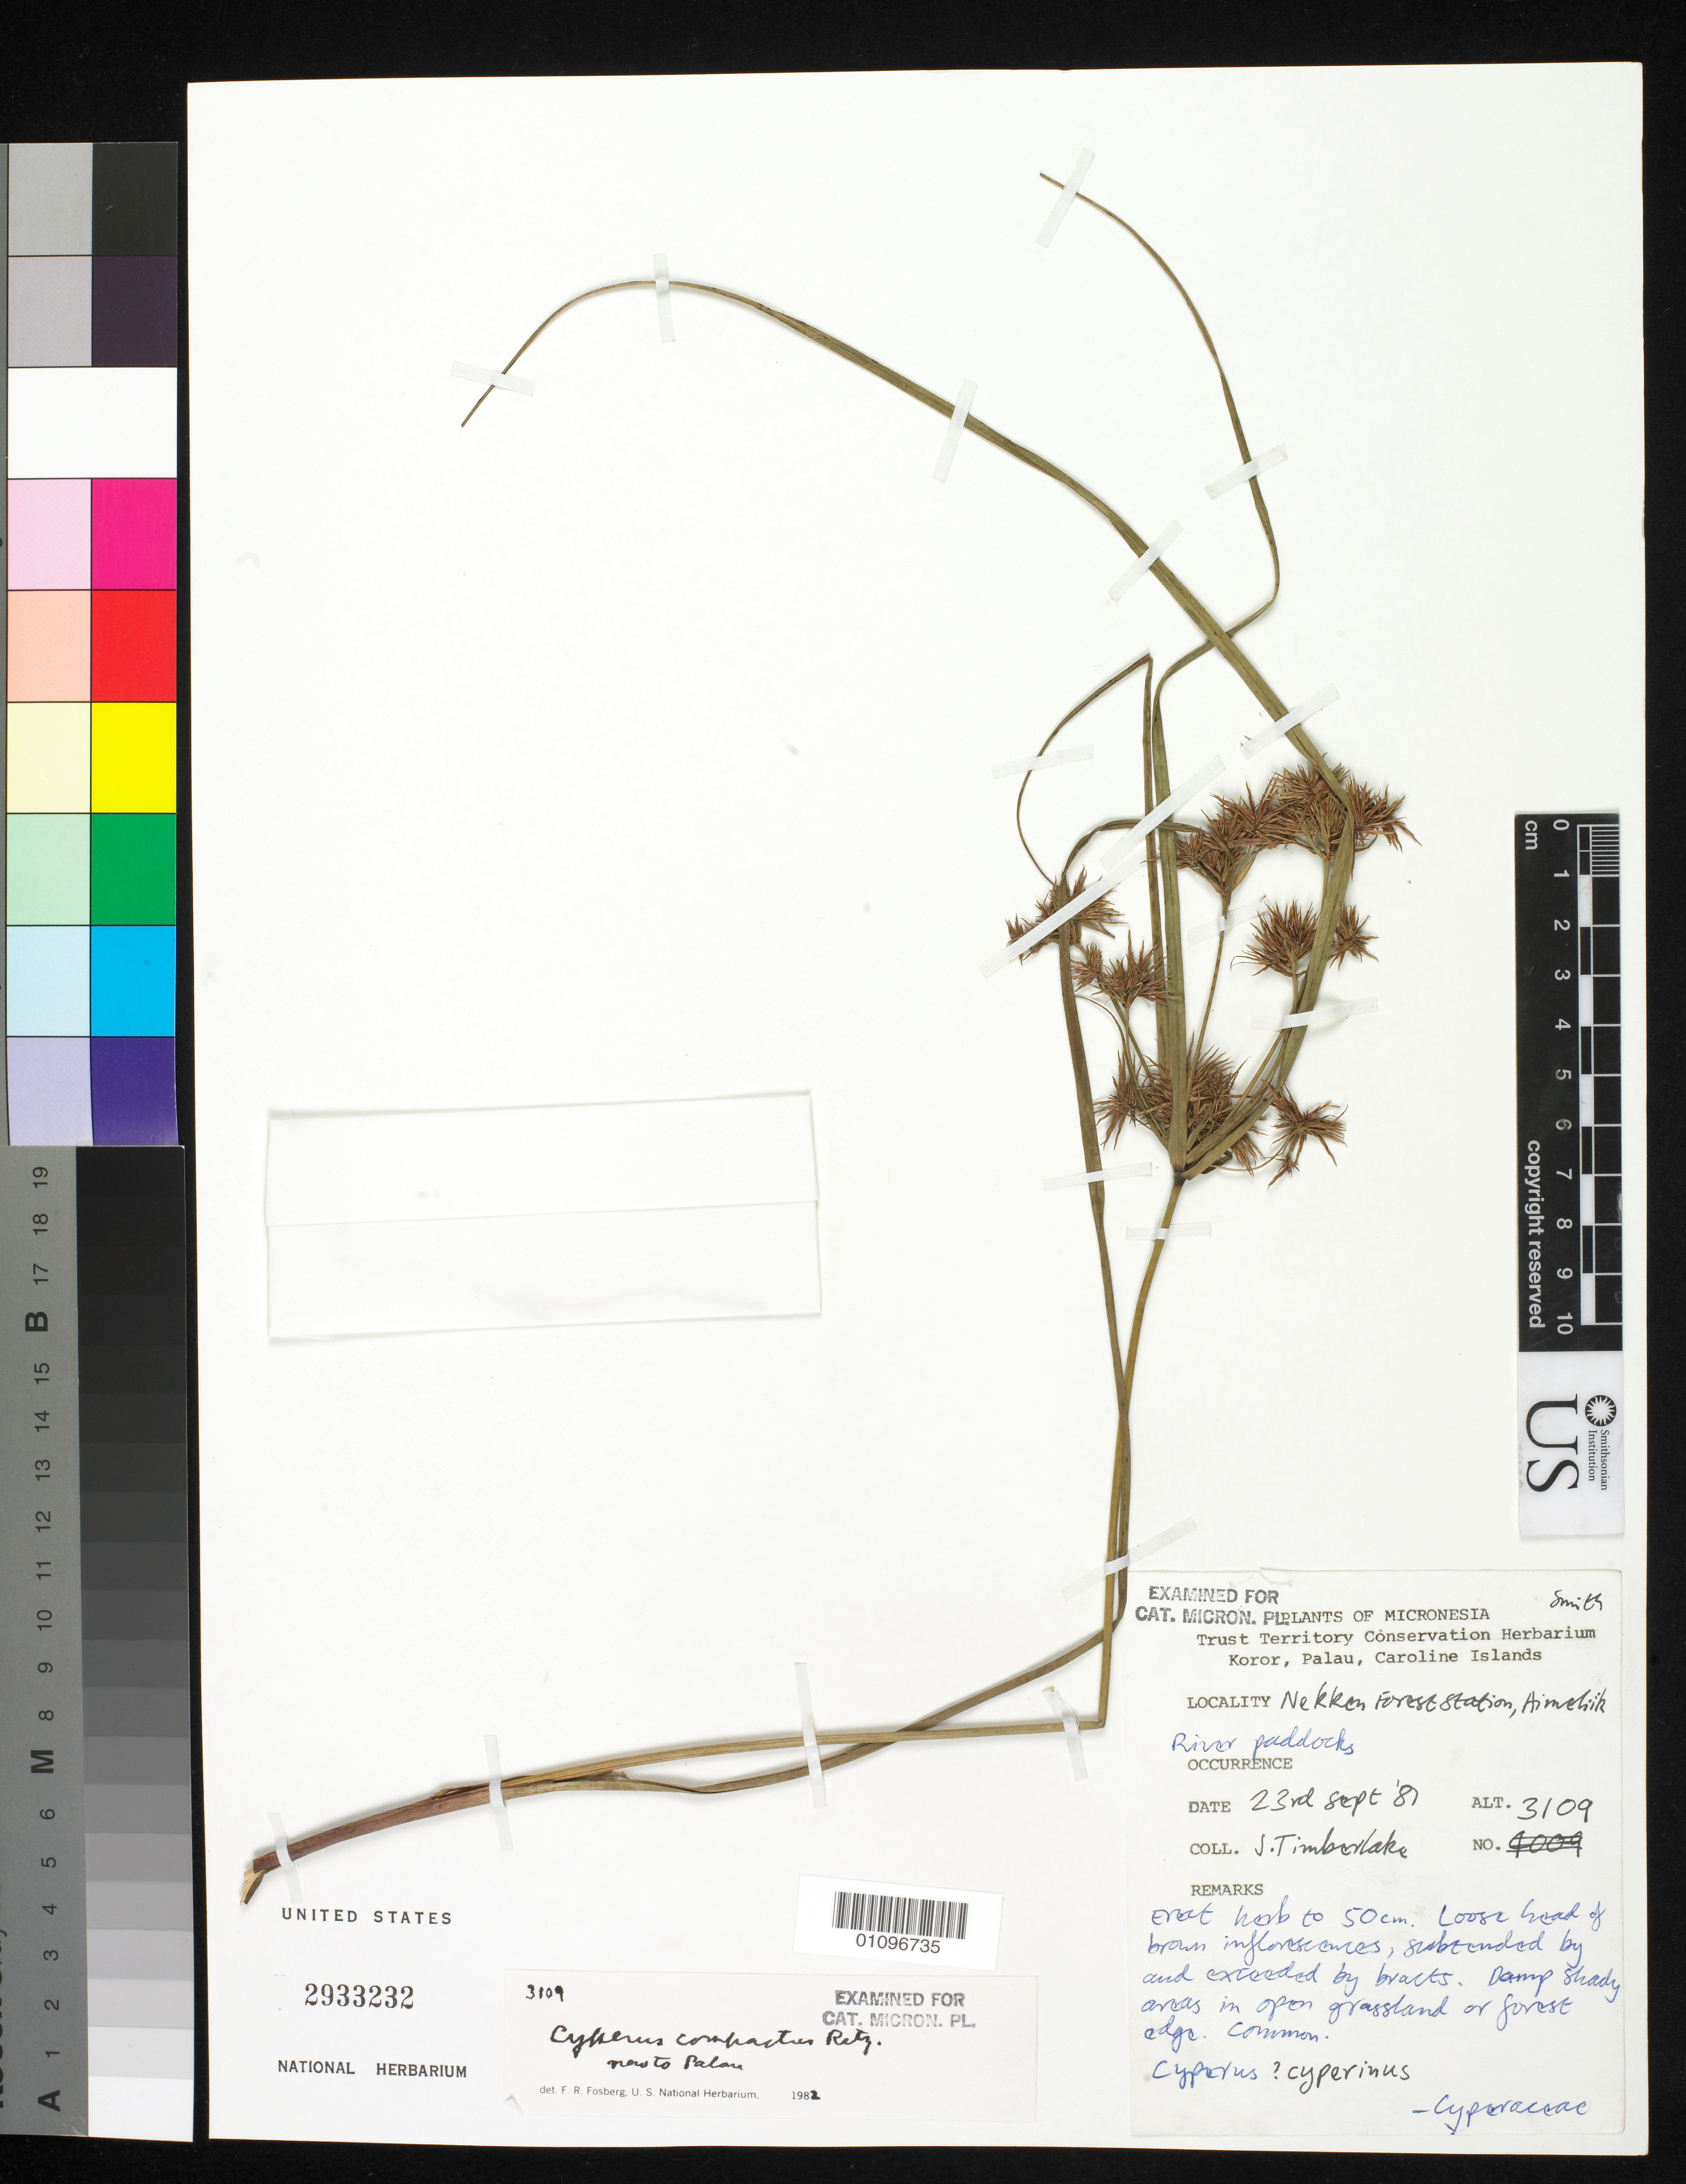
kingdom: Plantae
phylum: Tracheophyta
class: Liliopsida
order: Poales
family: Cyperaceae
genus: Cyperus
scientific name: Cyperus compactus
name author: Retz.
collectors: J. Timberlake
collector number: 3109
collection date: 1981-09-23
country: Palau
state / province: Aimeliik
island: Babeldaob [Babelthuap]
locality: Nekken Forest Station, Aimeliik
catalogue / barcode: US 2933232